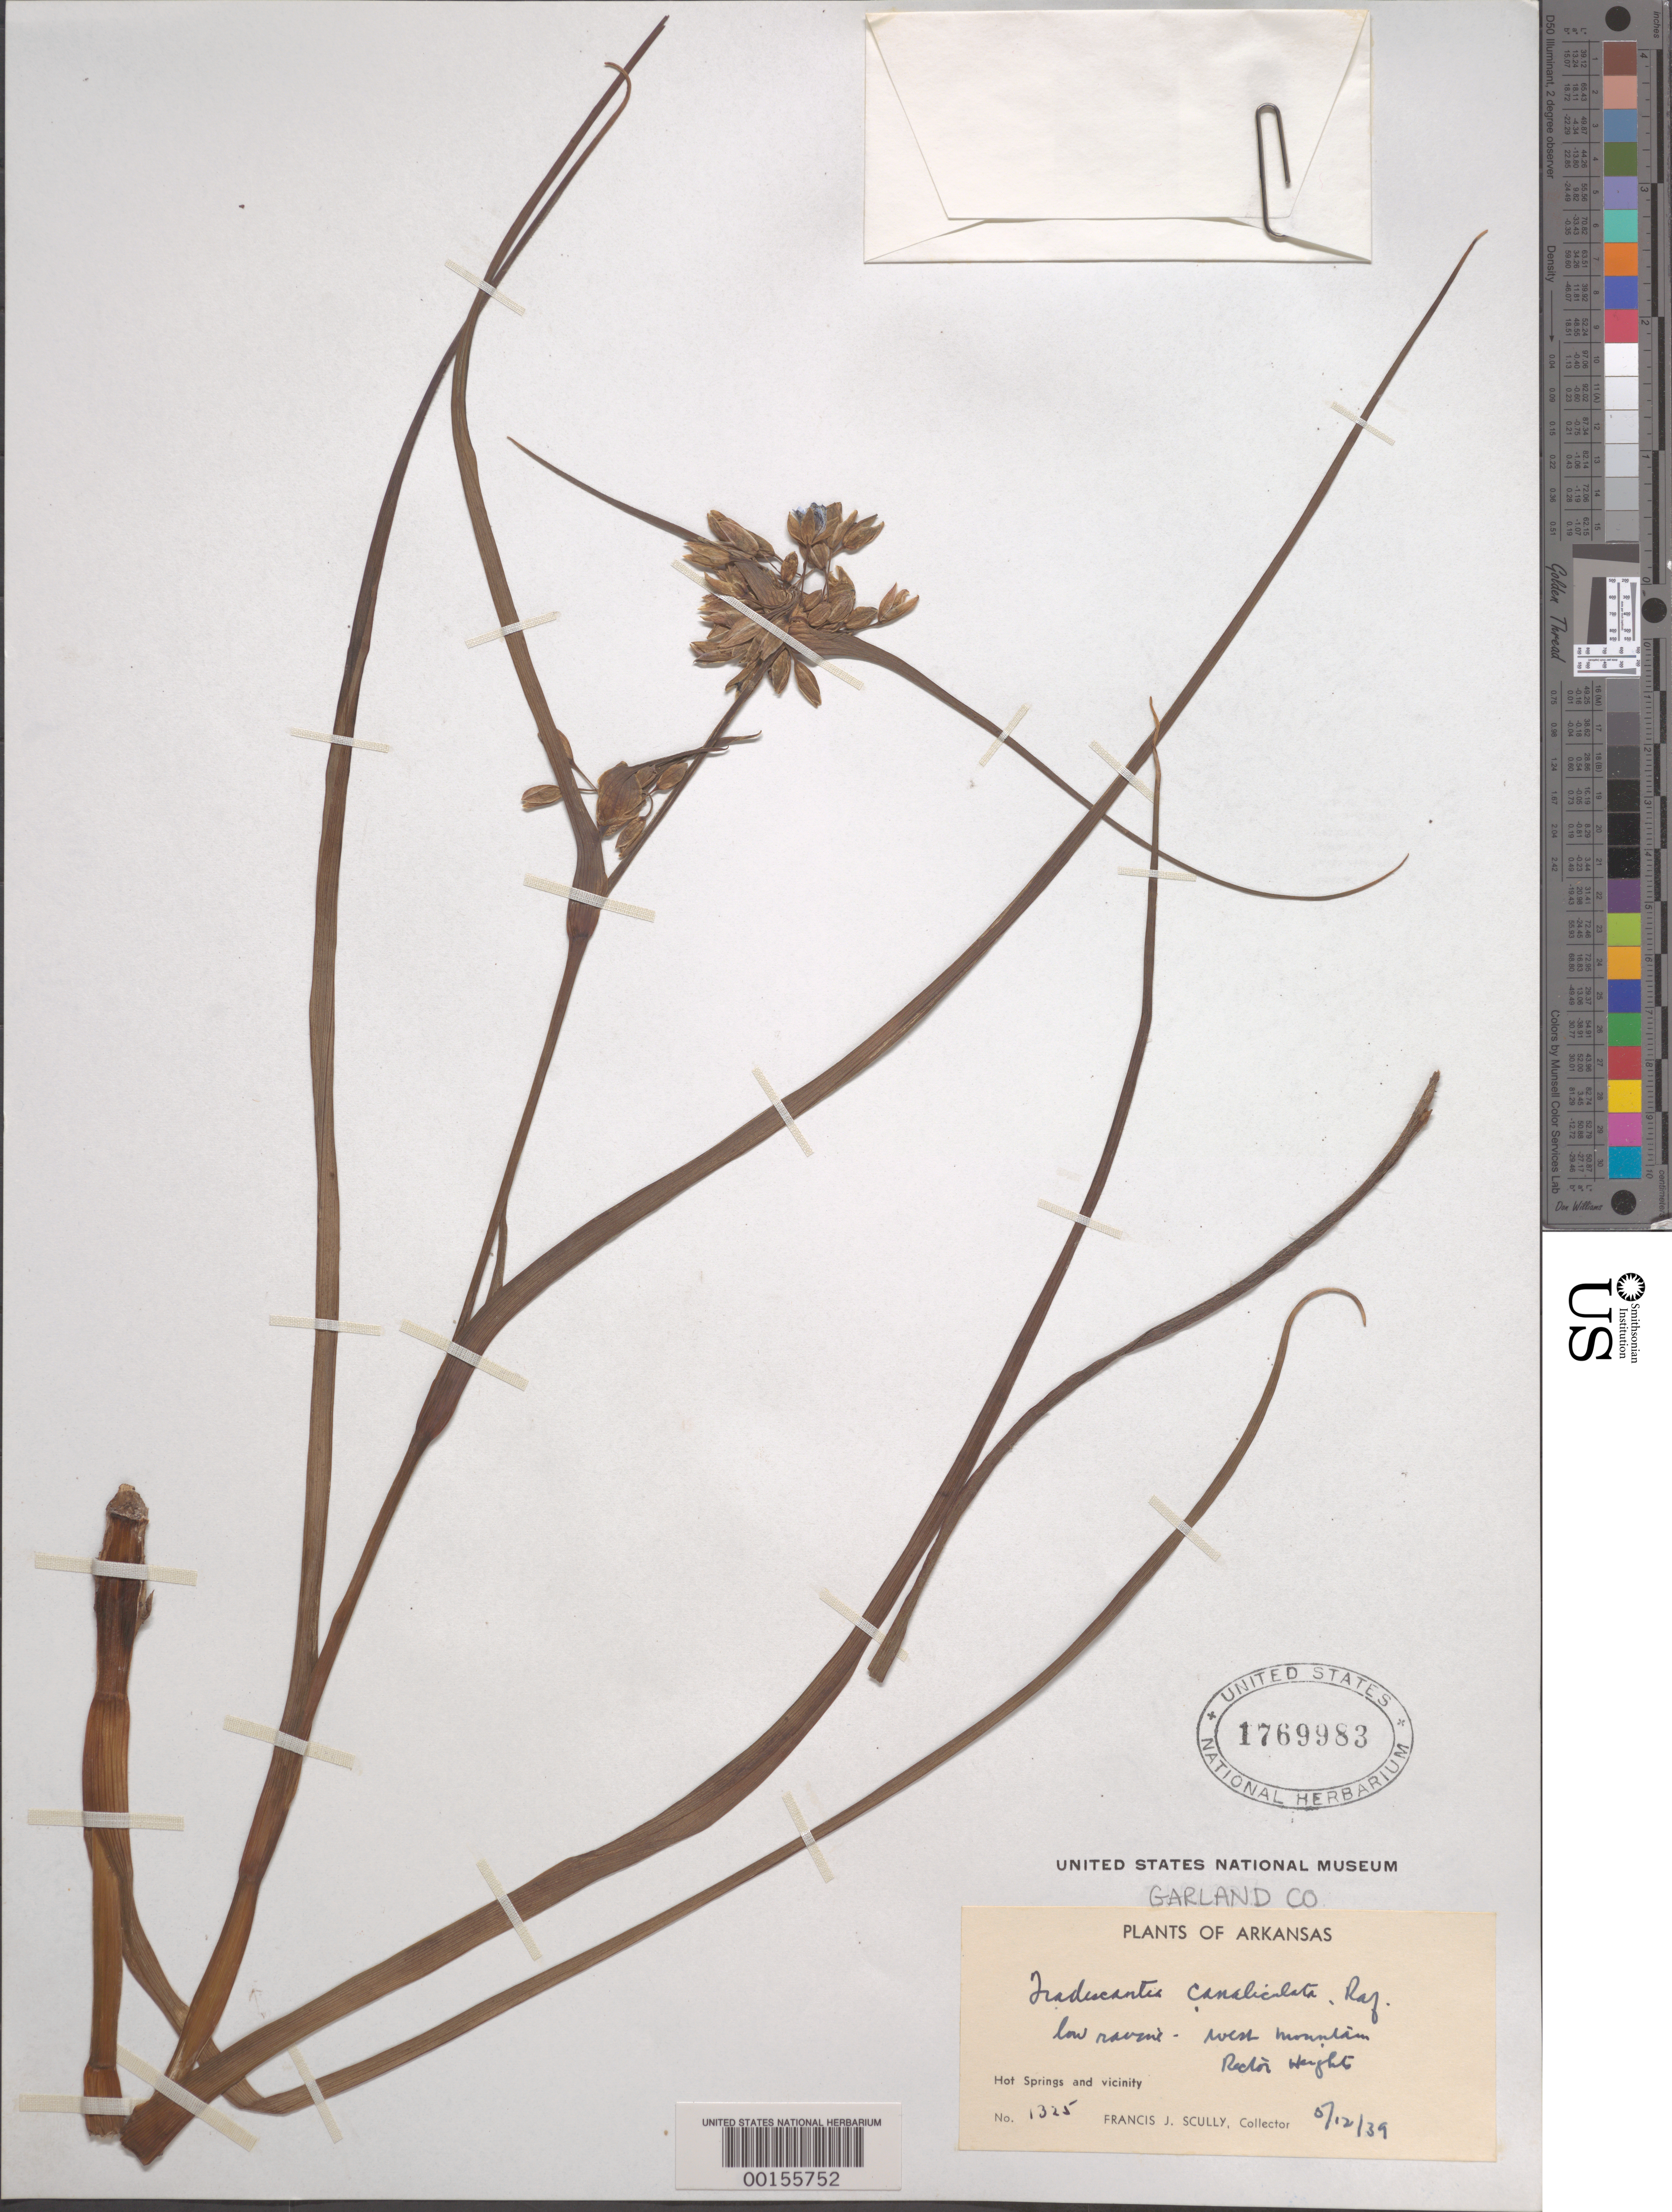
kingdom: Plantae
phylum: Tracheophyta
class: Liliopsida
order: Commelinales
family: Commelinaceae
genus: Tradescantia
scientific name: Tradescantia ohiensis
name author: Raf.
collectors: F. Scully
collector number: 1325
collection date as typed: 12 May 1939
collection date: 1939-05-12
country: United States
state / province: Arkansas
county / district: Garland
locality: Hot springs, rector heights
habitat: Low ravine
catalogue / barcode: US 1769983